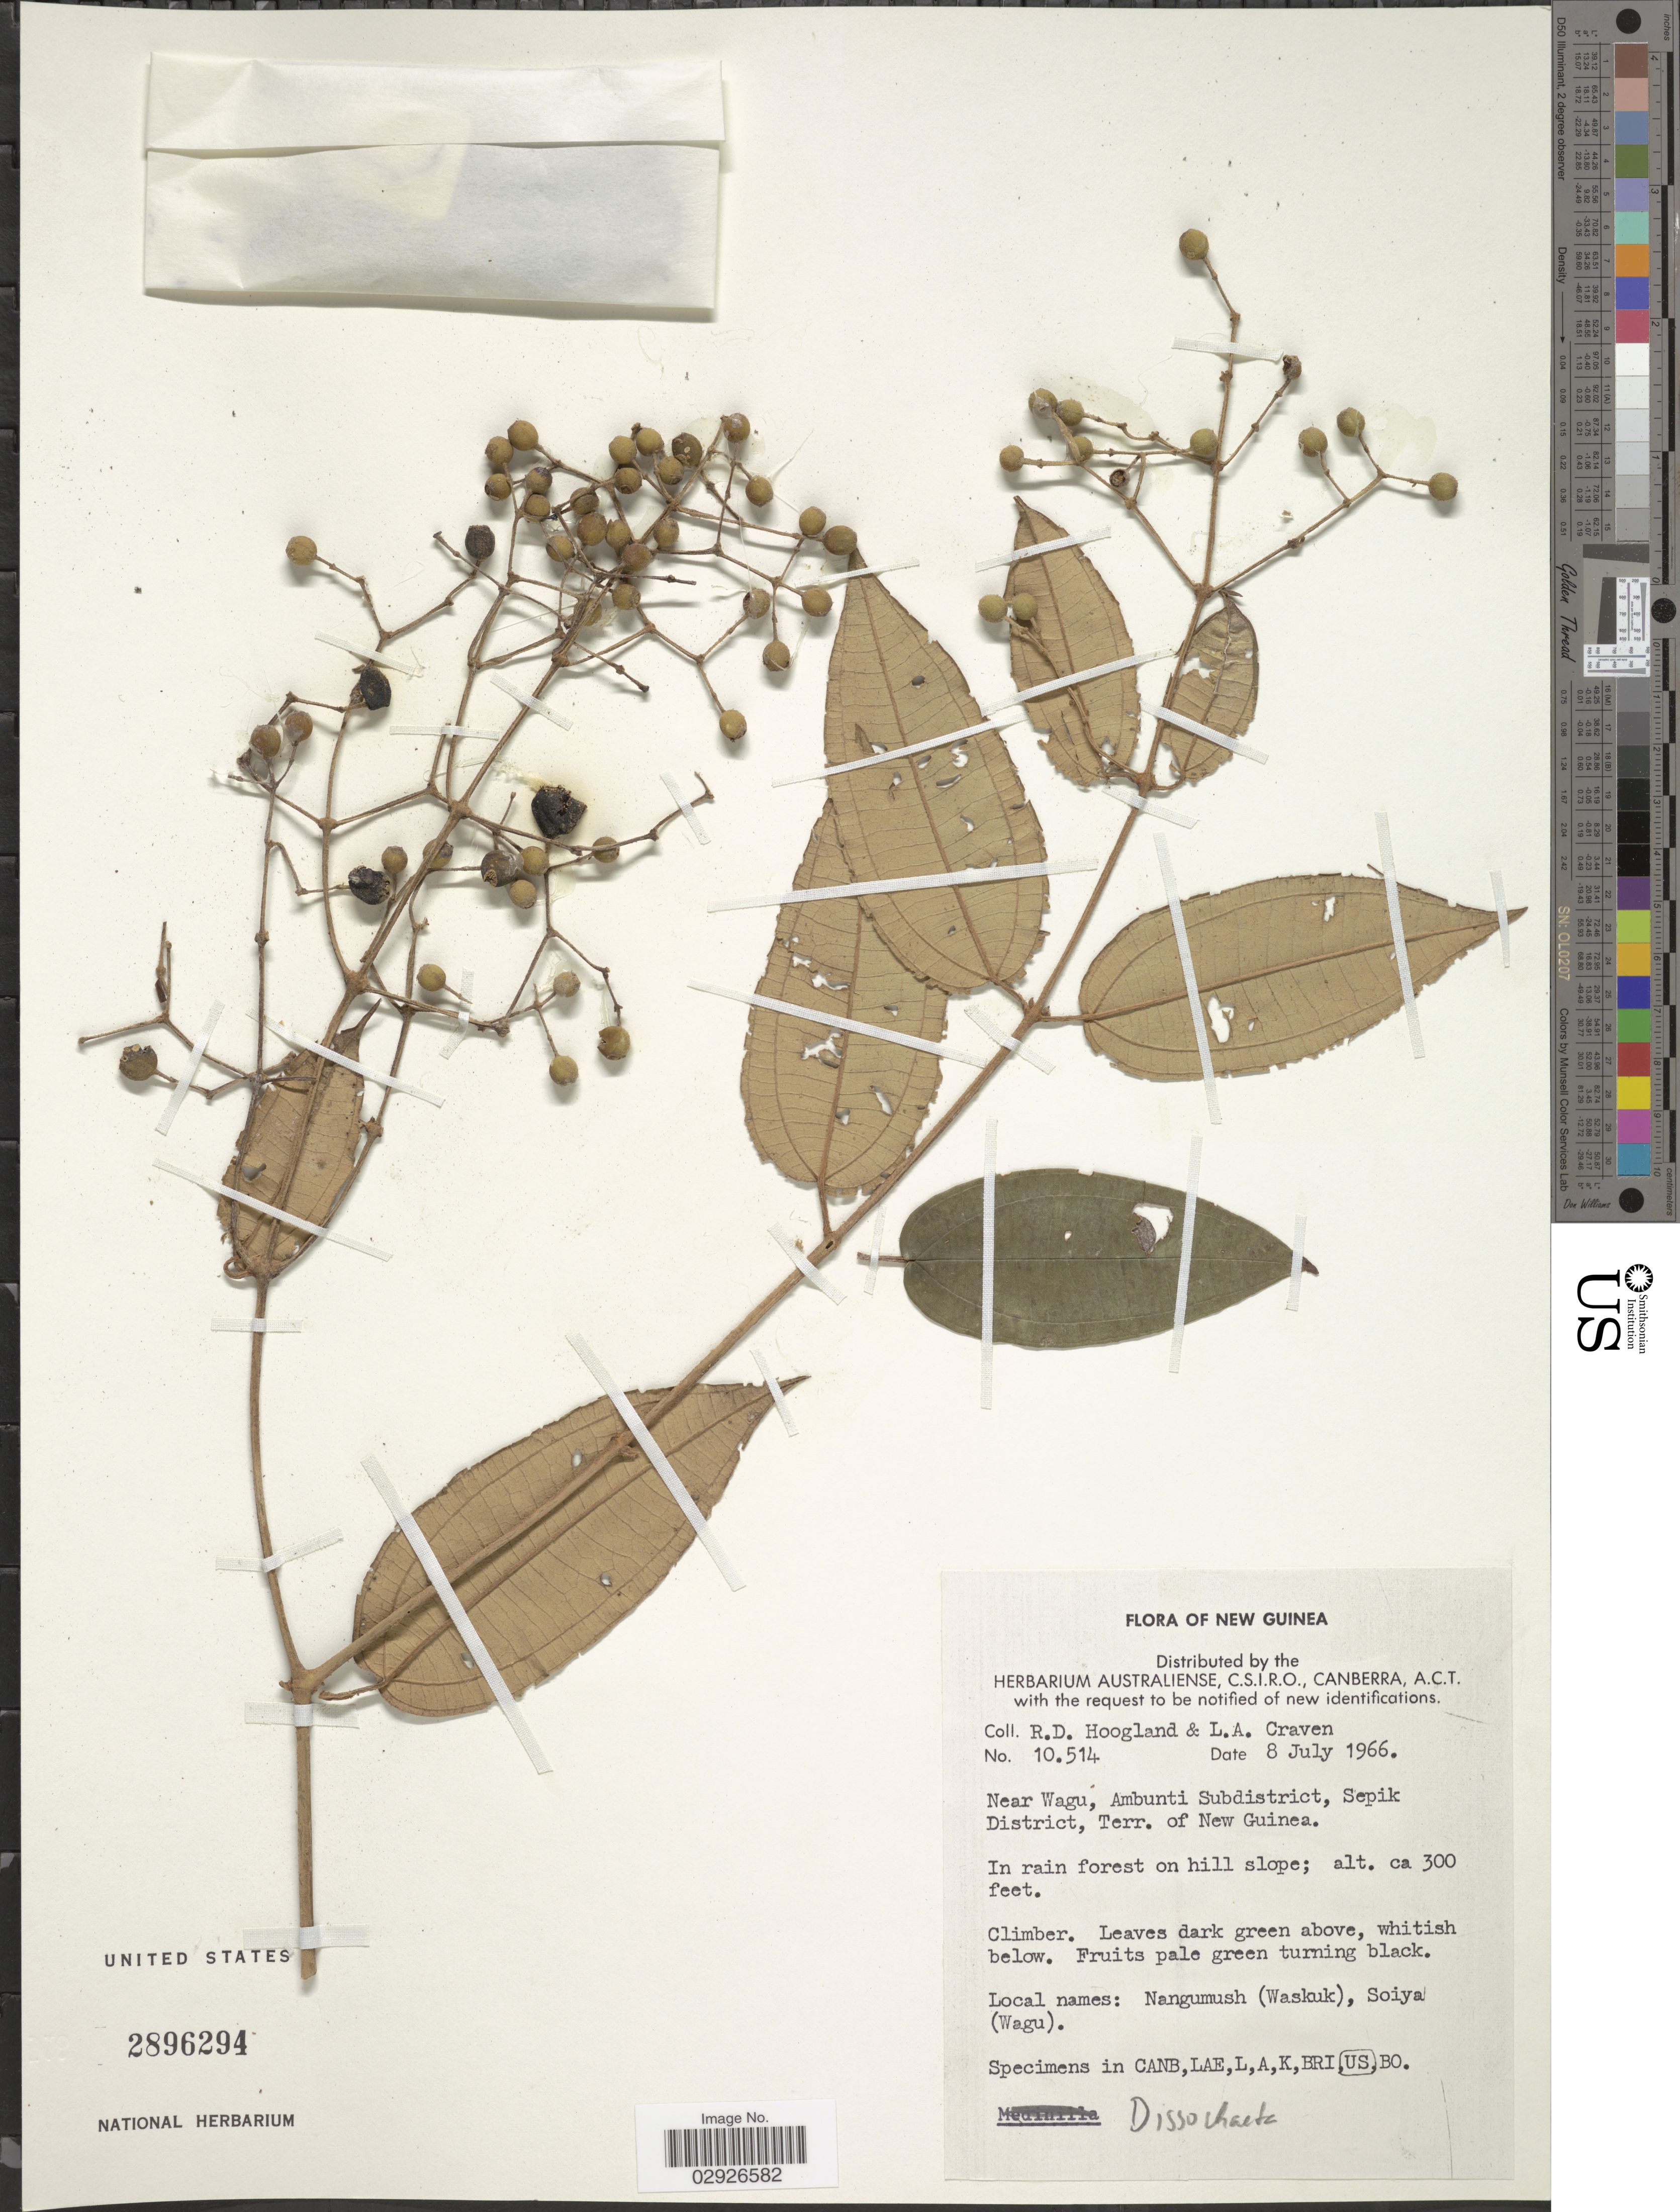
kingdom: Plantae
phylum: Tracheophyta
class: Magnoliopsida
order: Myrtales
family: Melastomataceae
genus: Dissochaeta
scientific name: Dissochaeta sp.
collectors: R. D. Hoogland & L. A. Craven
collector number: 10514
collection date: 1966-07-08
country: Papua New Guinea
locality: New Guinea. Near Wagu, Ambunti Subdistrict, Sepik District, Terr. of New Guinea.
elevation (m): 91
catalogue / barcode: US 2896294